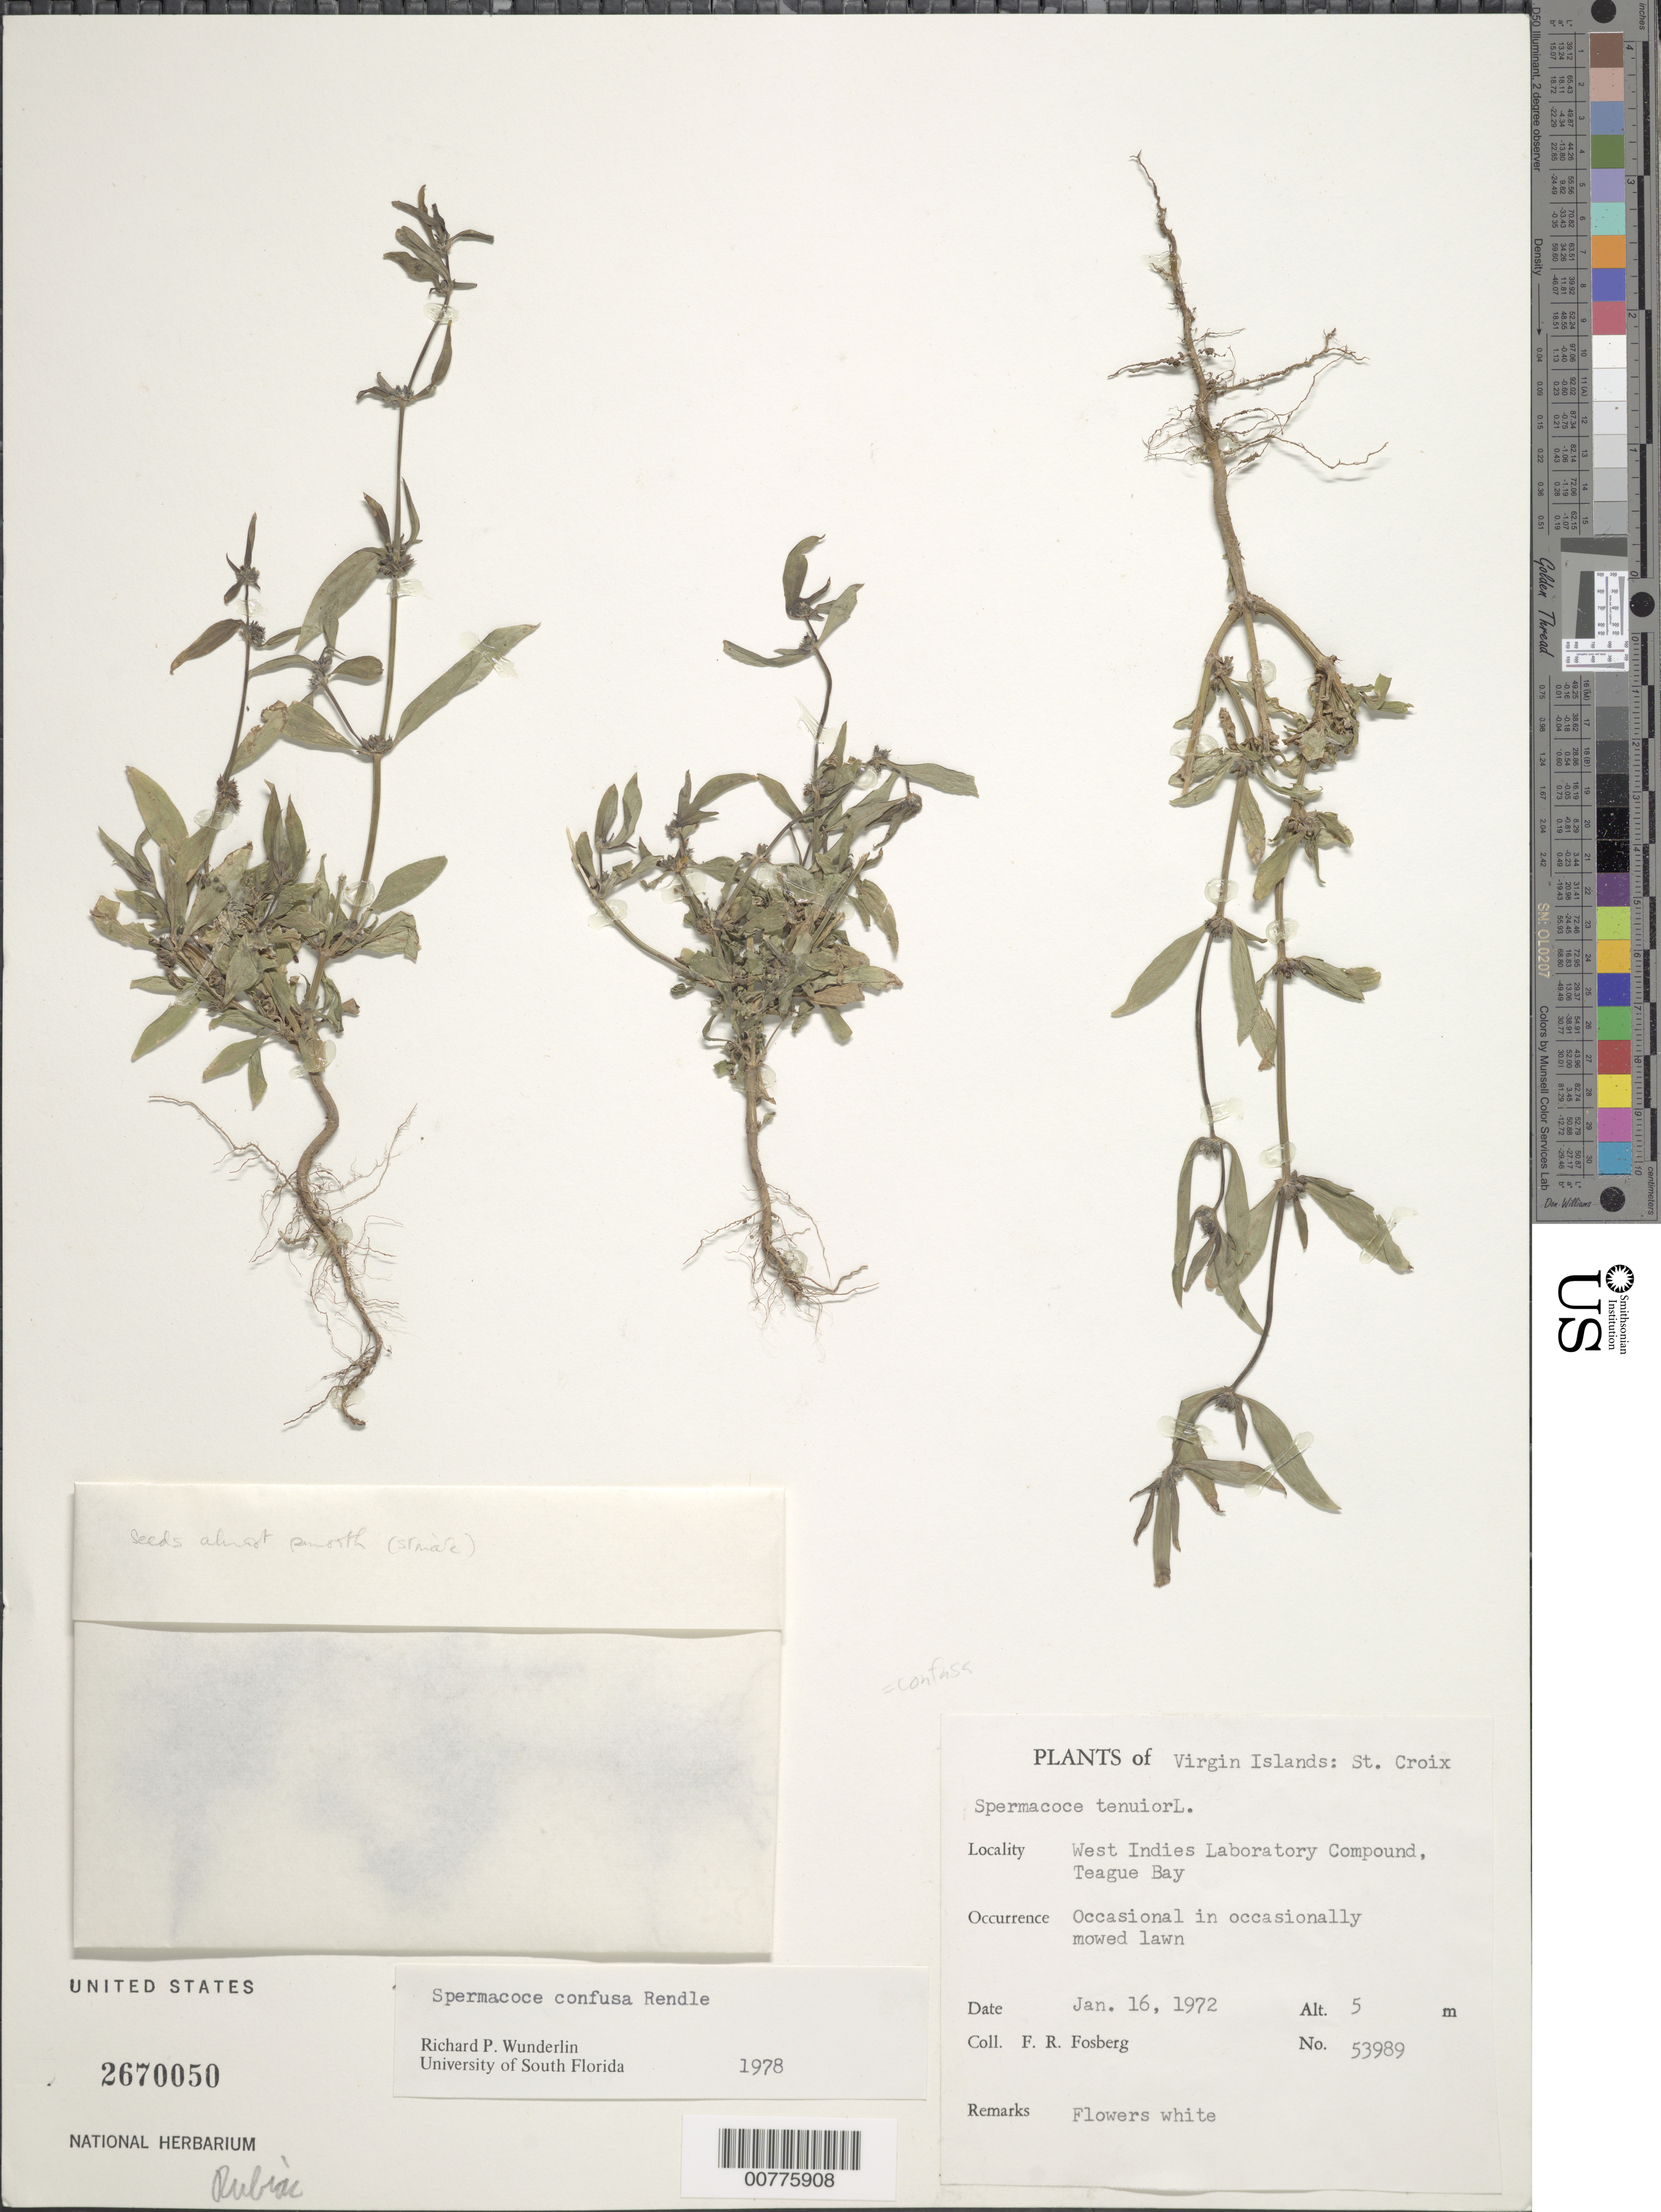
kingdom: Plantae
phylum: Tracheophyta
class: Magnoliopsida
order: Gentianales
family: Rubiaceae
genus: Spermacoce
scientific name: Spermacoce tenuior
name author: L.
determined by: Wunderlin, Richard P.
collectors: F. R. Fosberg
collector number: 53989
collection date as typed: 16 Jan 1972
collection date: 1972-01-16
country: U.S. Virgin Islands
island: St. Croix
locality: West Indies Laboratory Compound, Teague Bay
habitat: Occasional in occasionally mowed lawn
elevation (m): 5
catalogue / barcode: US 2670050